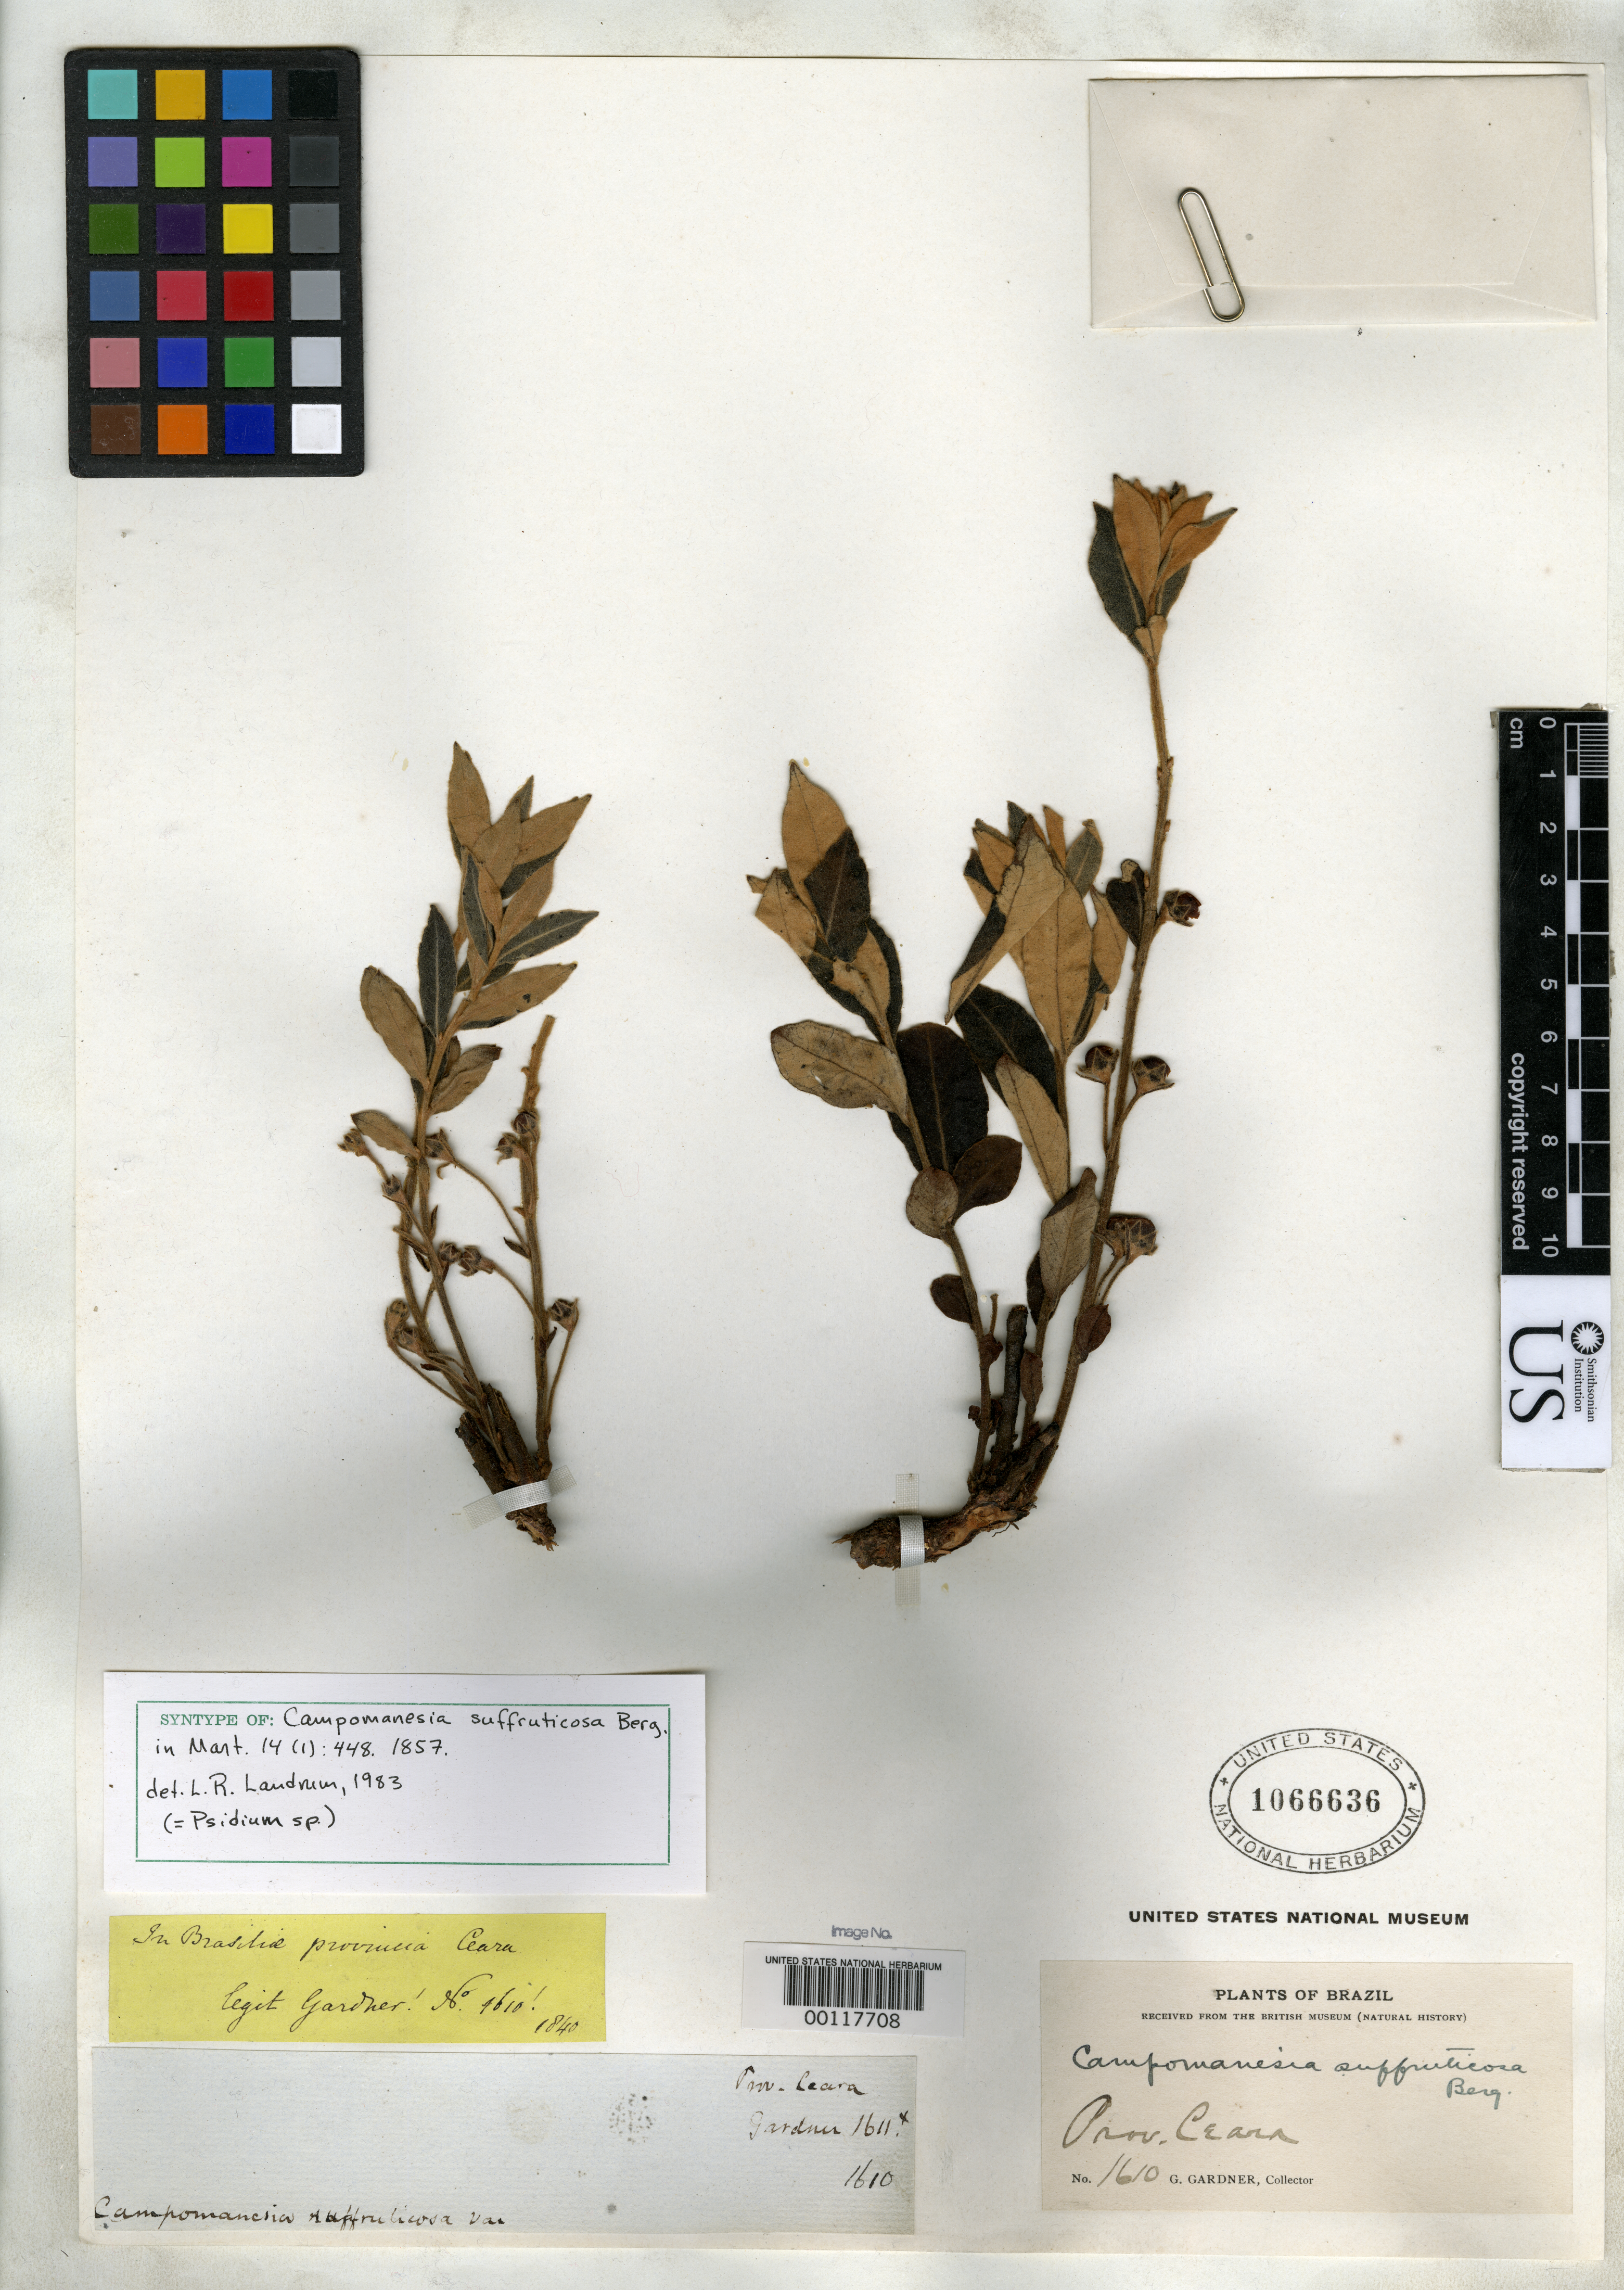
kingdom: Plantae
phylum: Tracheophyta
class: Magnoliopsida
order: Myrtales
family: Myrtaceae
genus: Campomanesia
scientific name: Campomanesia suffruticosa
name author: O. Berg in Mart.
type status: Syntype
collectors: G. Gardner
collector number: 1610 p.p.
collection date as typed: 1840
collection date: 1840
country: Brazil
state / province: Ceará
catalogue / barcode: US 1066636